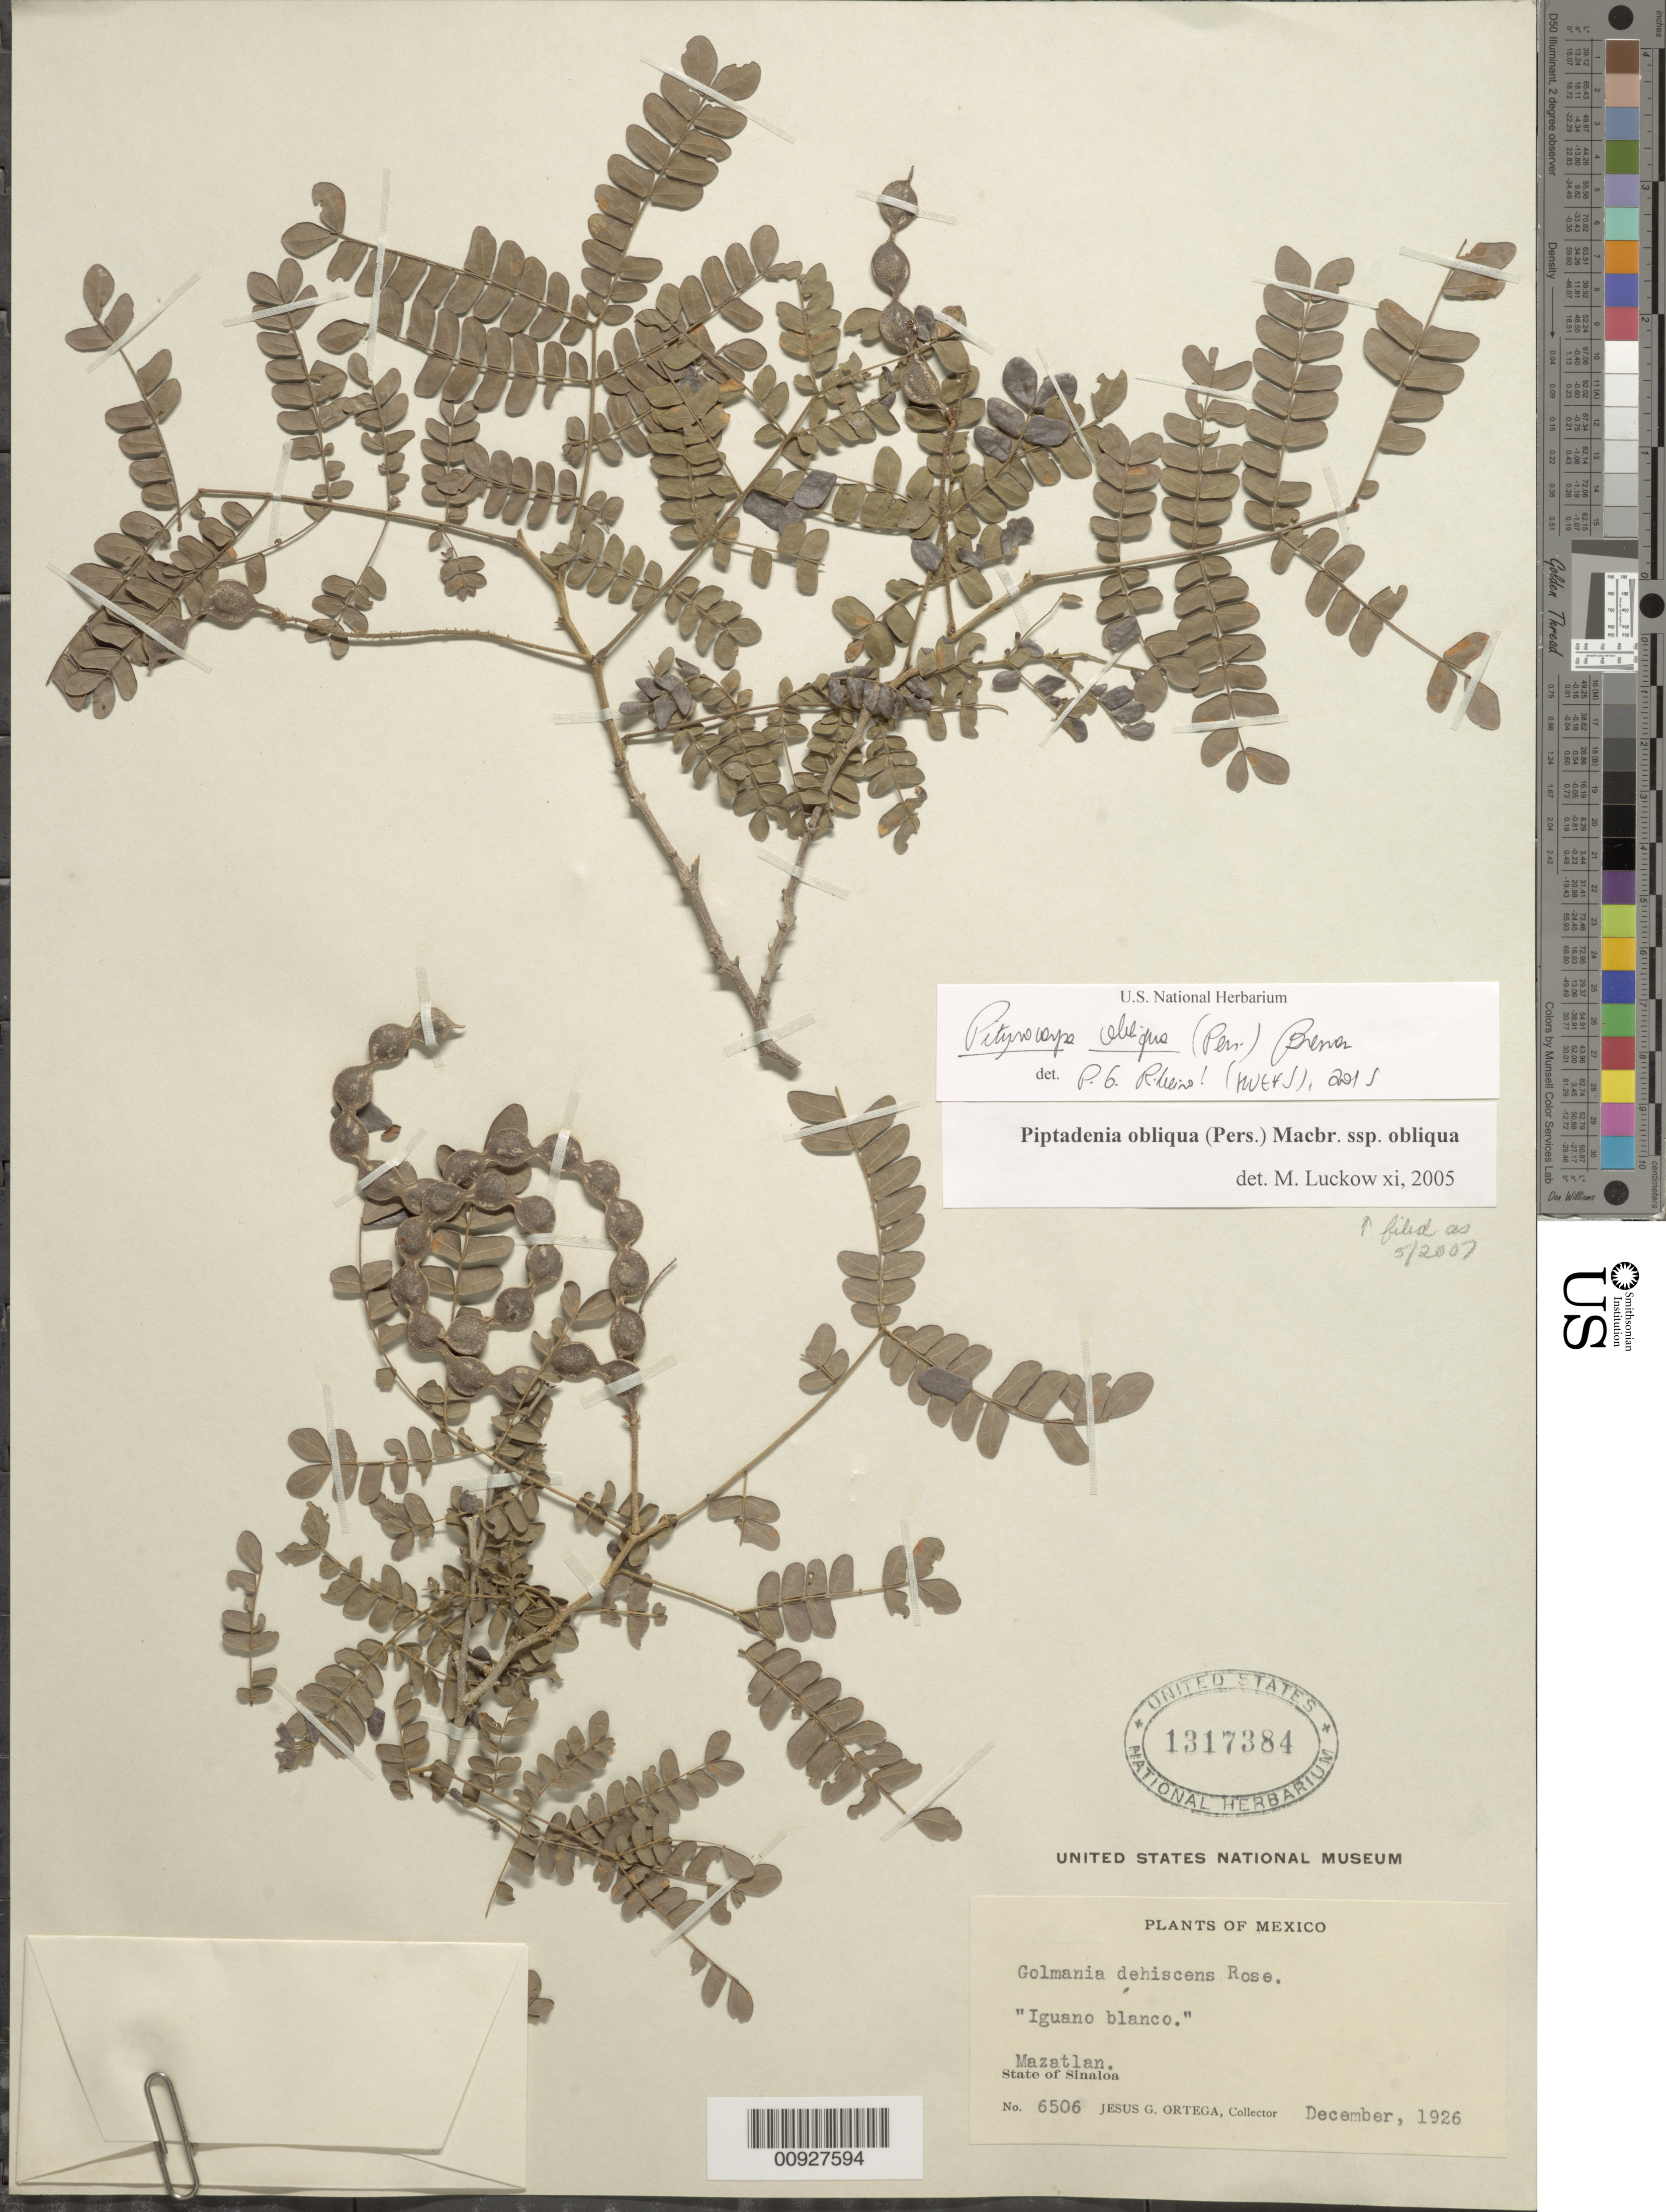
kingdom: Plantae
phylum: Tracheophyta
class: Magnoliopsida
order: Fabales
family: Fabaceae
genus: Pityrocarpa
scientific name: Pityrocarpa obliqua subsp. obliqua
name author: (Pers.) Brenan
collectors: J. Ortega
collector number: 6506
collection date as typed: Dec 1926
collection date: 1926-12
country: Mexico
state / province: Sinaloa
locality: Mazatlán, State of Sinaloa.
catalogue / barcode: US 1317384